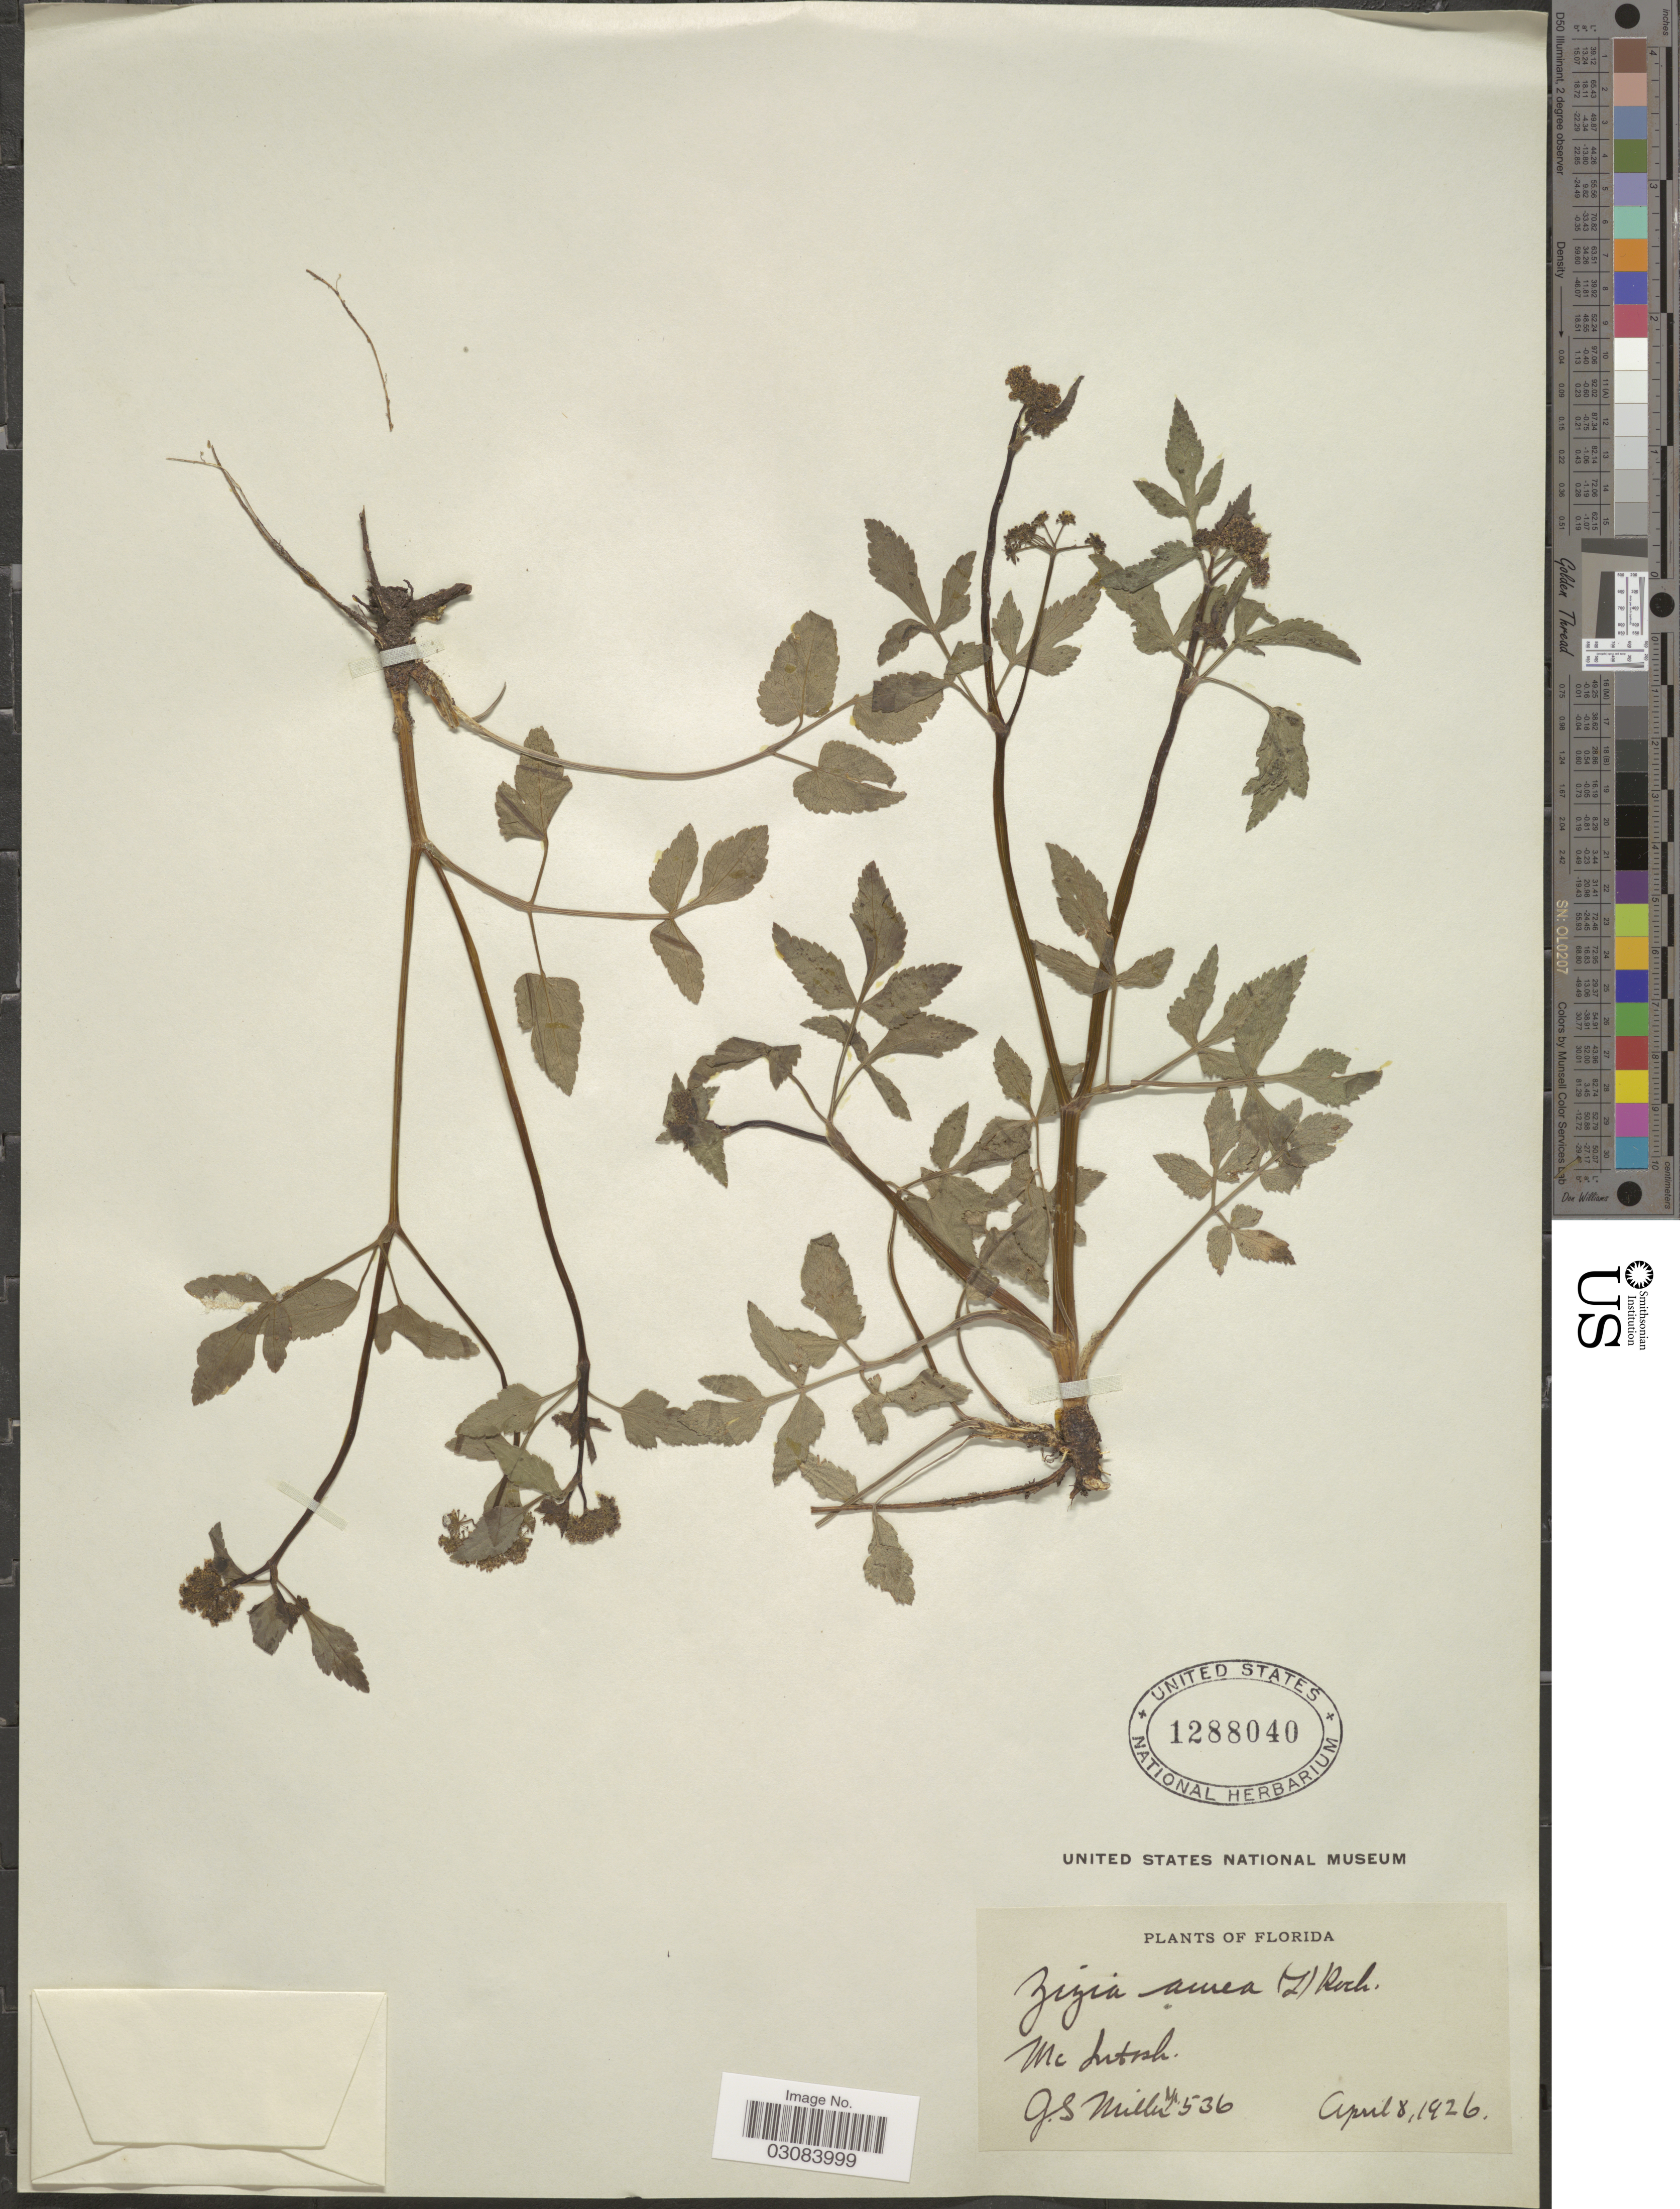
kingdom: Plantae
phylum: Tracheophyta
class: Magnoliopsida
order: Apiales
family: Apiaceae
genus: Zizia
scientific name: Zizia aurea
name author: (L.) Koch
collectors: G. S. Miller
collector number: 536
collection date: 1926-04-08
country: United States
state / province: Florida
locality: Mc. Intosh.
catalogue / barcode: US 1288040